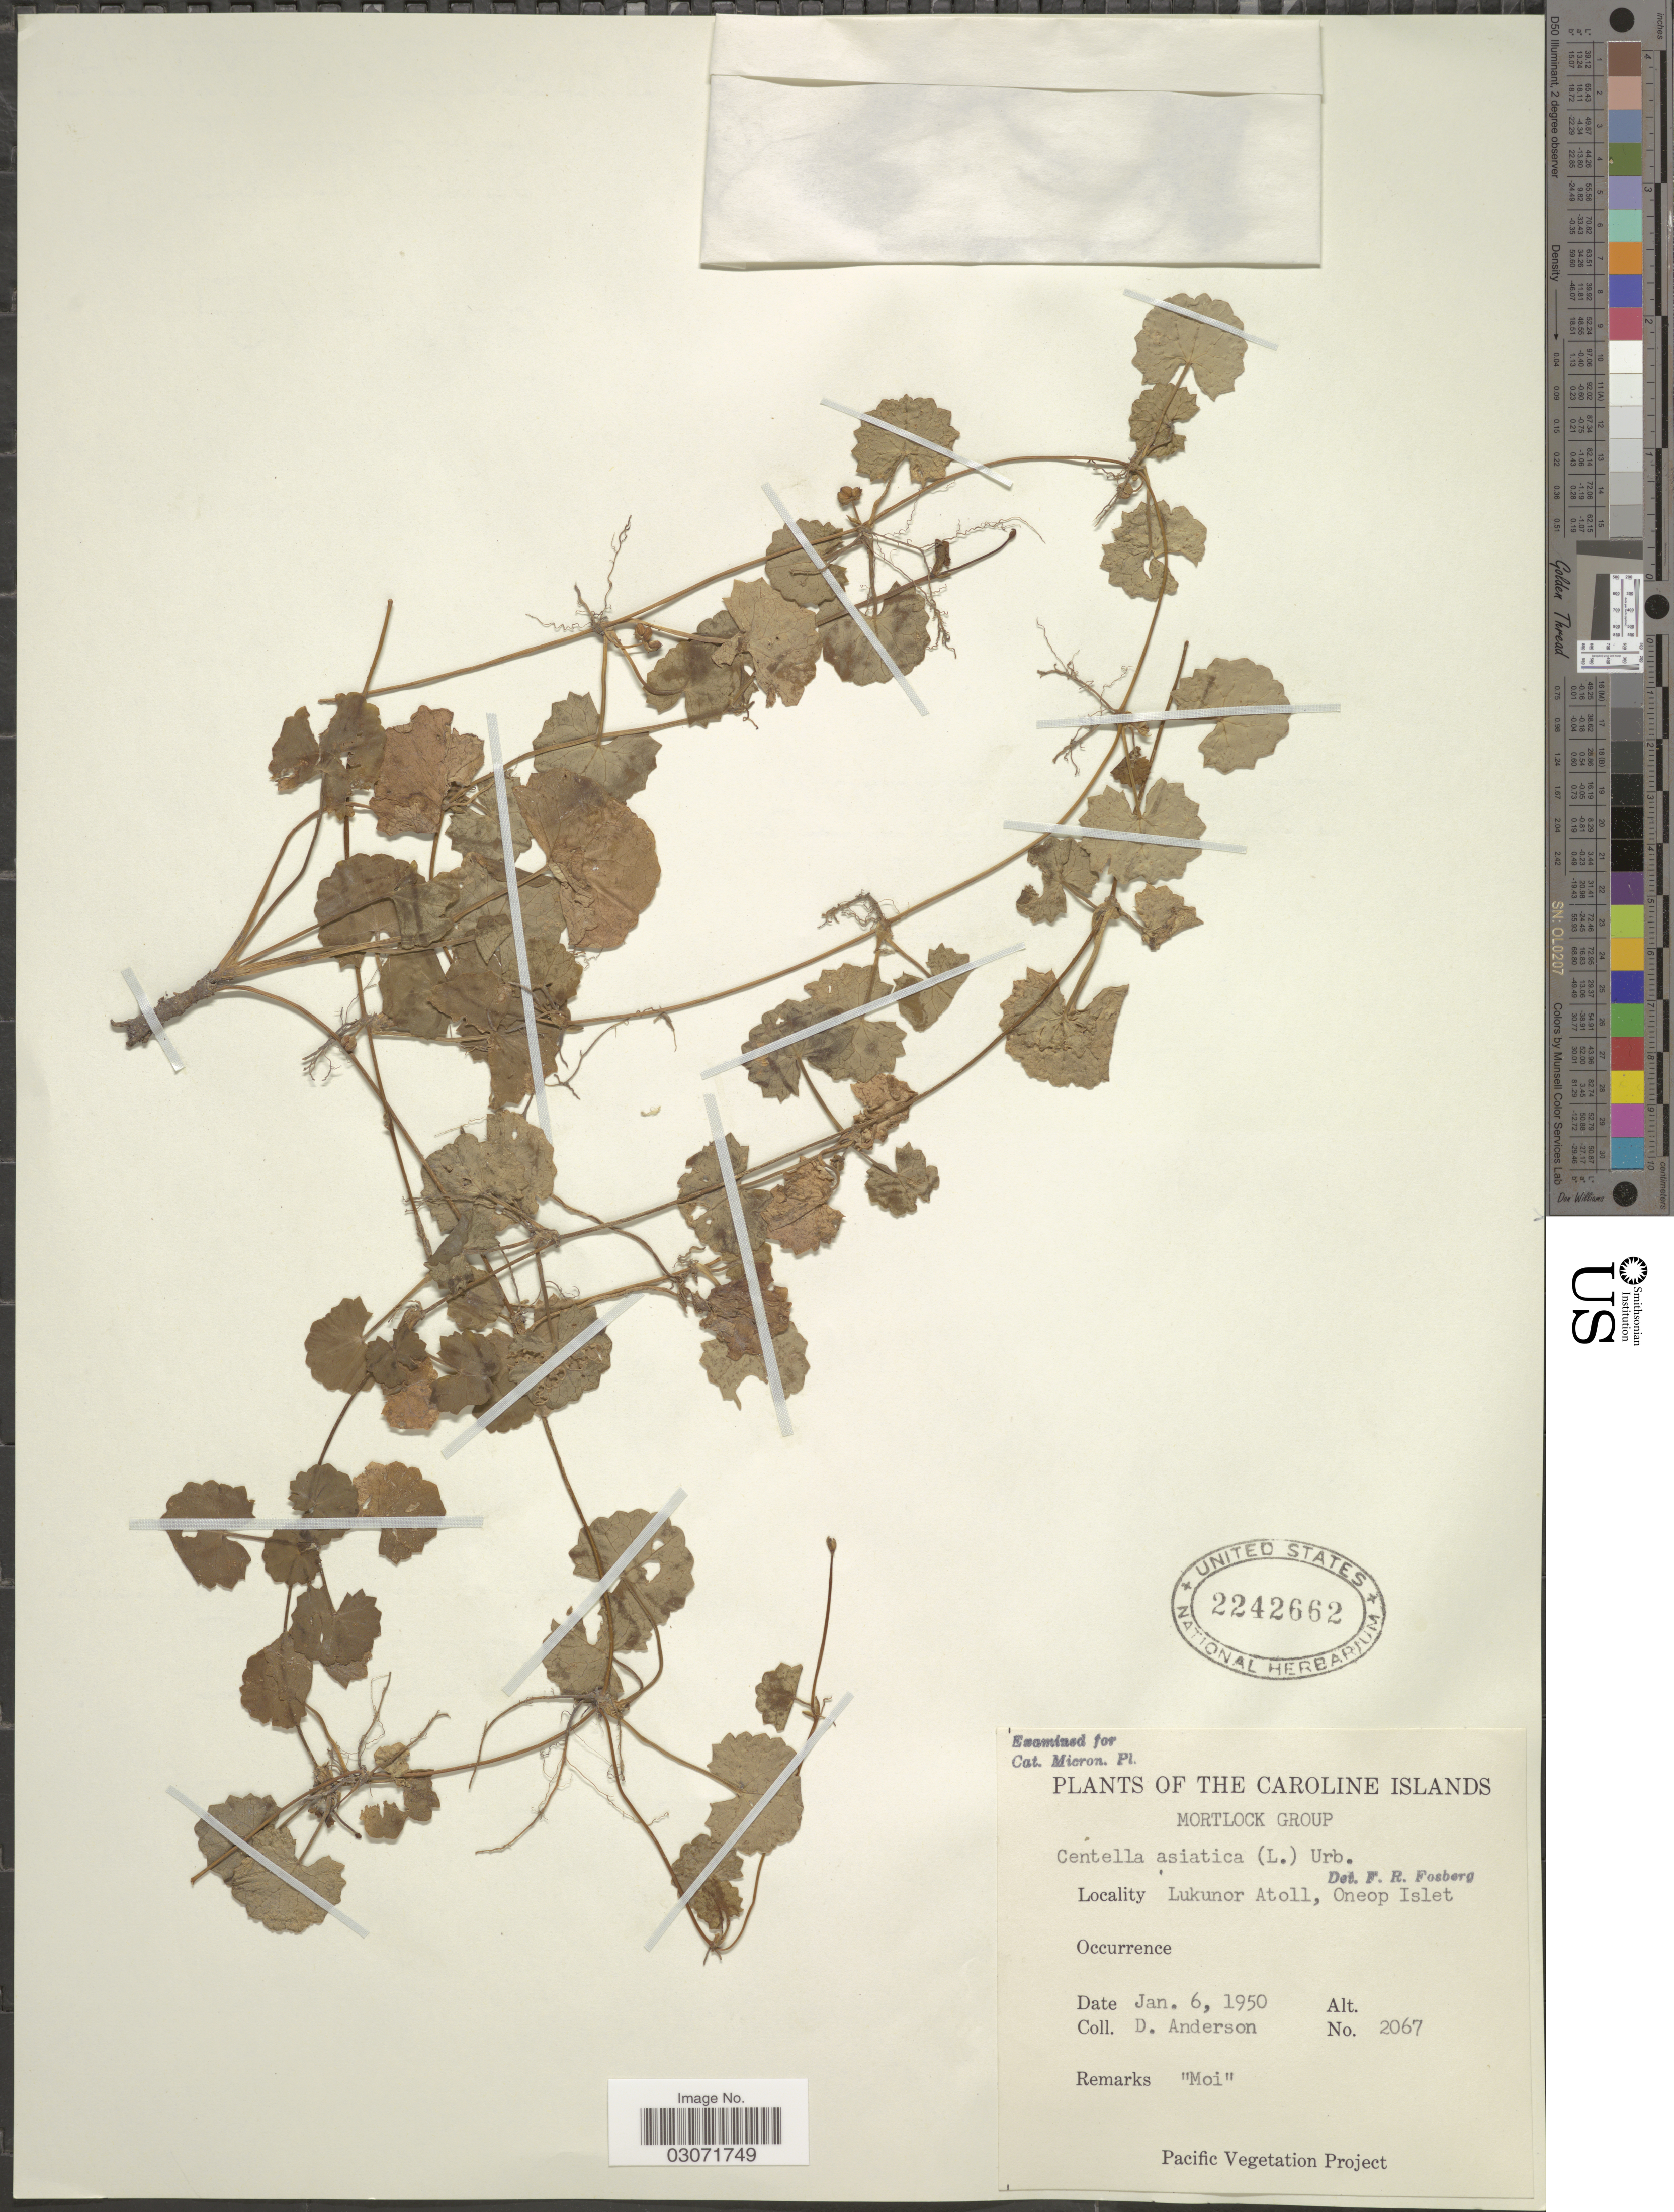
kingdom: Plantae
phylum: Tracheophyta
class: Magnoliopsida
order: Apiales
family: Apiaceae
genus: Centella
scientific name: Centella asiatica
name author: (L.) Urb.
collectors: D. Anderson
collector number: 2067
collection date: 1950-01-06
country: Micronesia, Federated States of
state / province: Truk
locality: The Caroline Islands. Mortlock Group. Lukunor Atoll, Oneop Islet.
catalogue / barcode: US 2242662